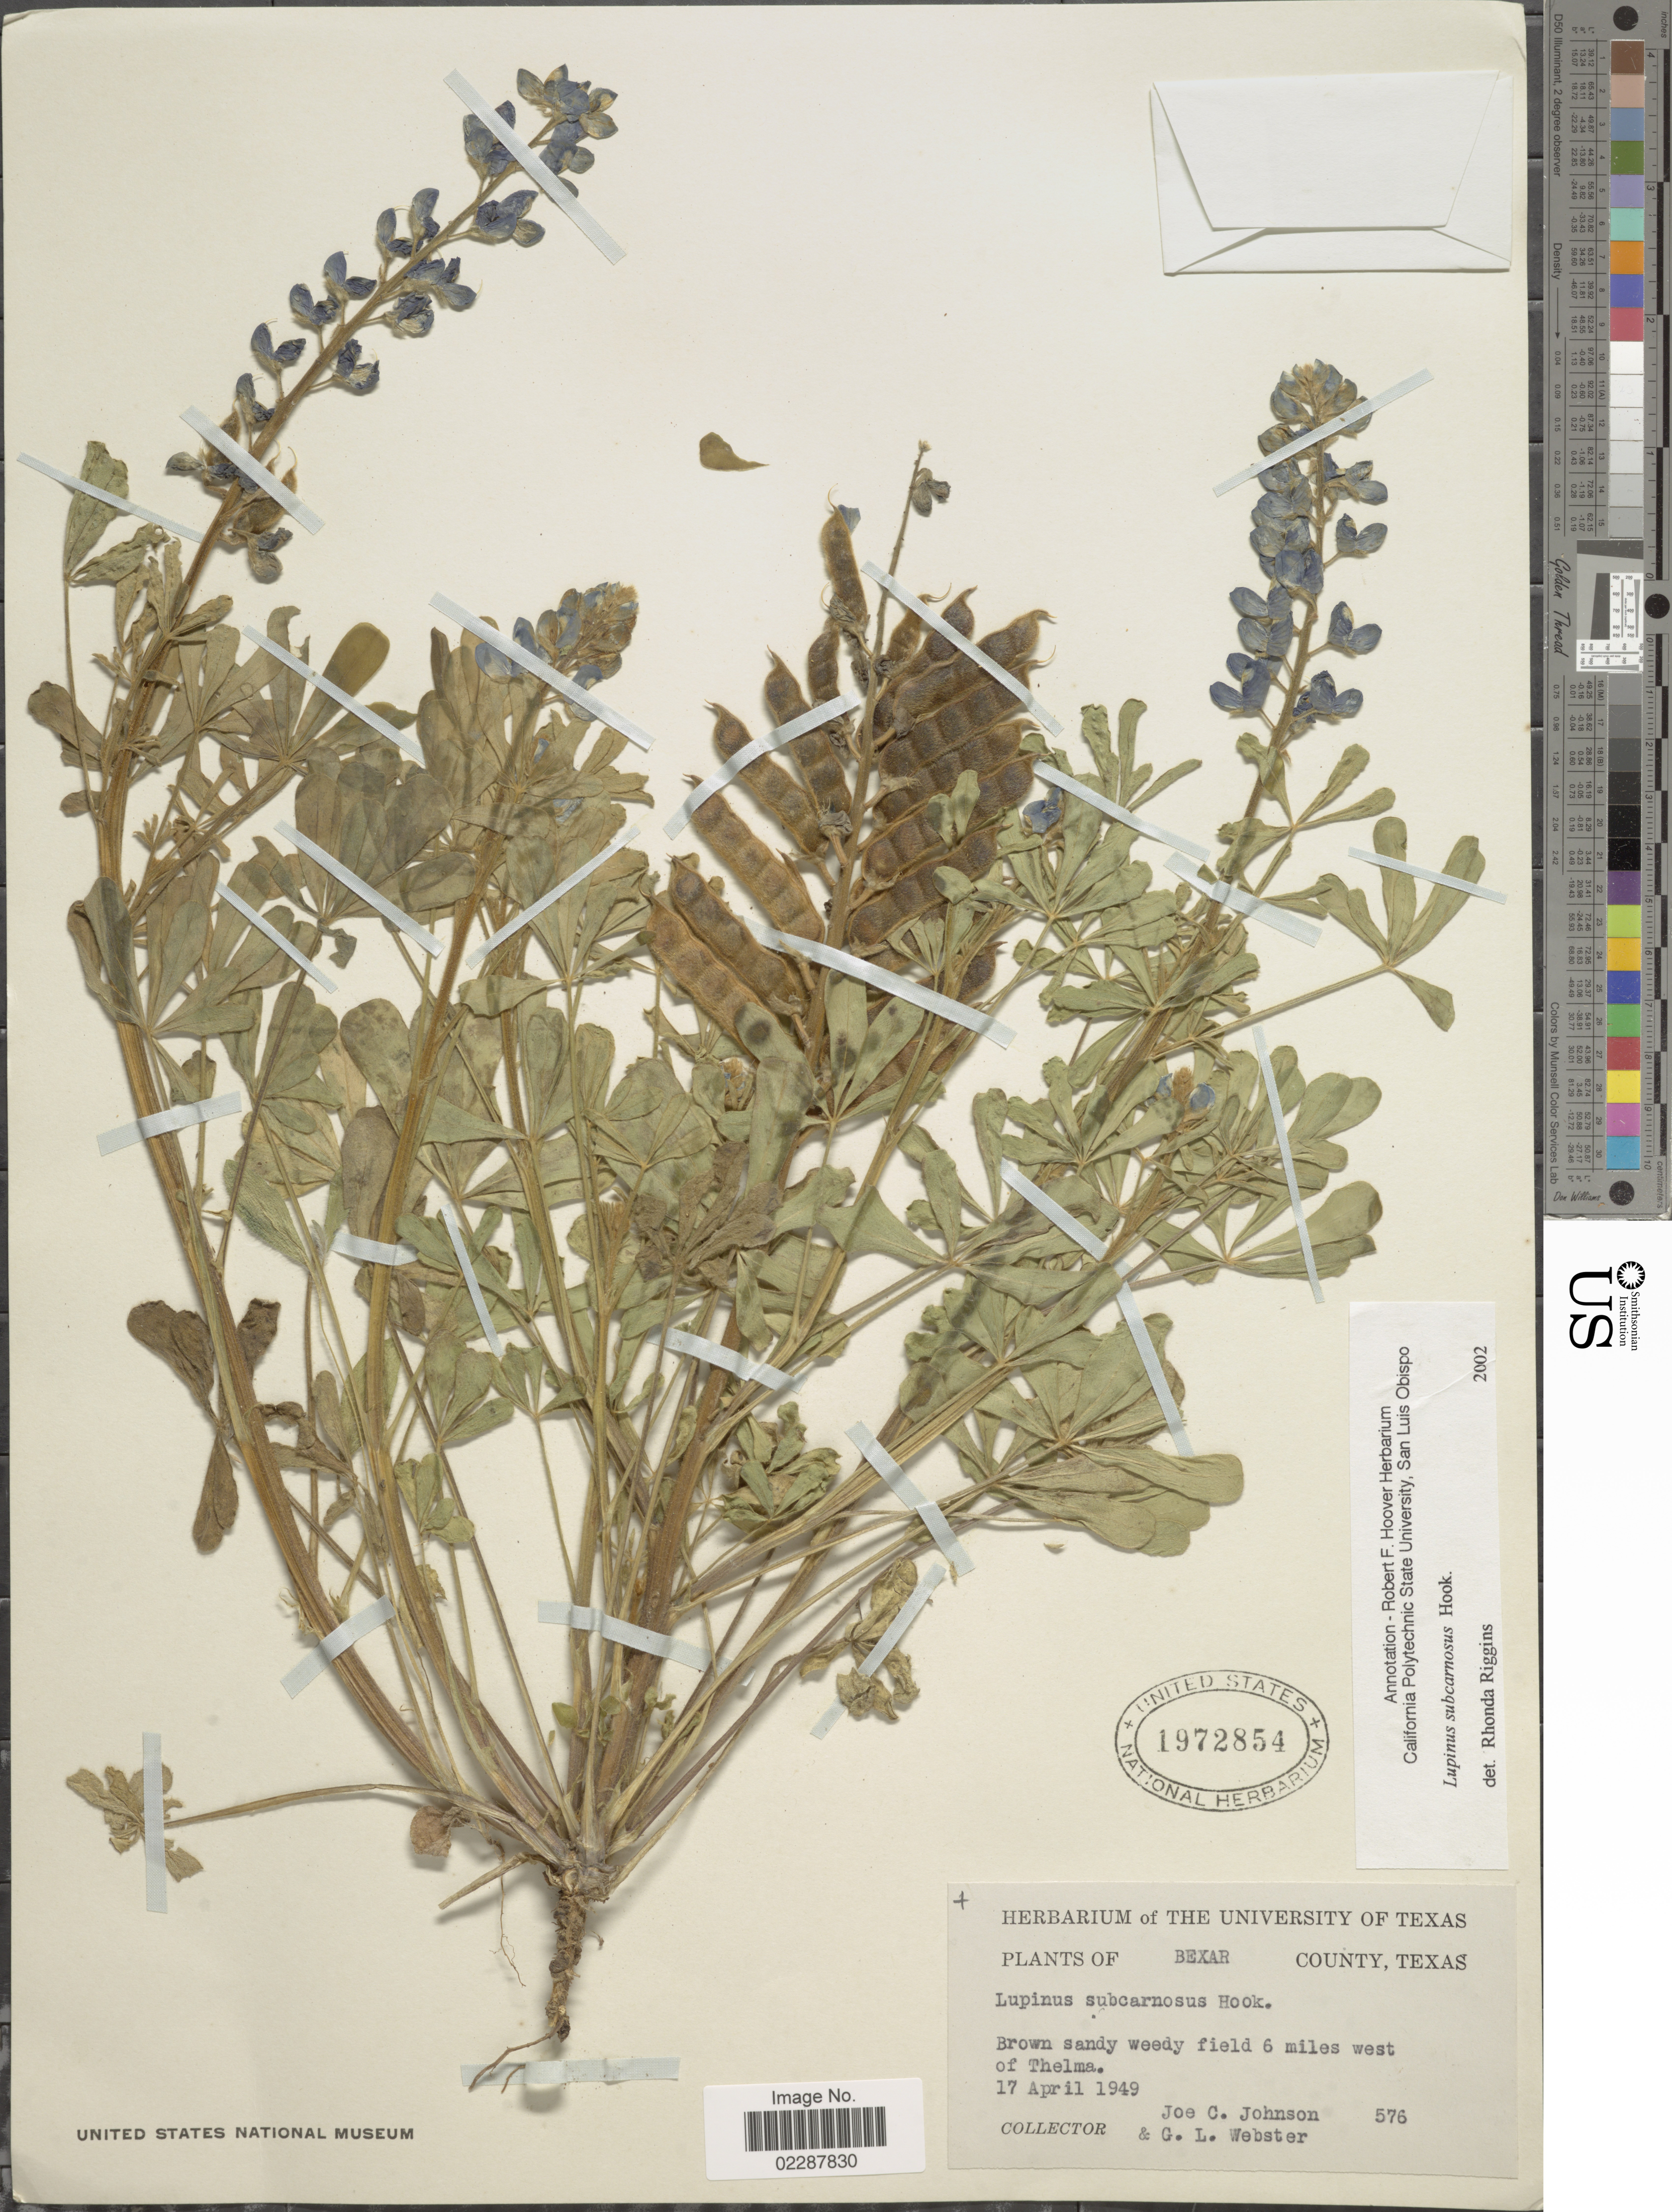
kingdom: Plantae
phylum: Tracheophyta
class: Magnoliopsida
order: Fabales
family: Fabaceae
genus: Lupinus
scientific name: Lupinus subcarnosus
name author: Hook.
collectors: J. C. Johnson & G. L. Webster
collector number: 576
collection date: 1949-04-17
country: United States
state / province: Texas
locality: Bexar, Brown sandy weedy field 6 miles west of Thelma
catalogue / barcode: US 1972854